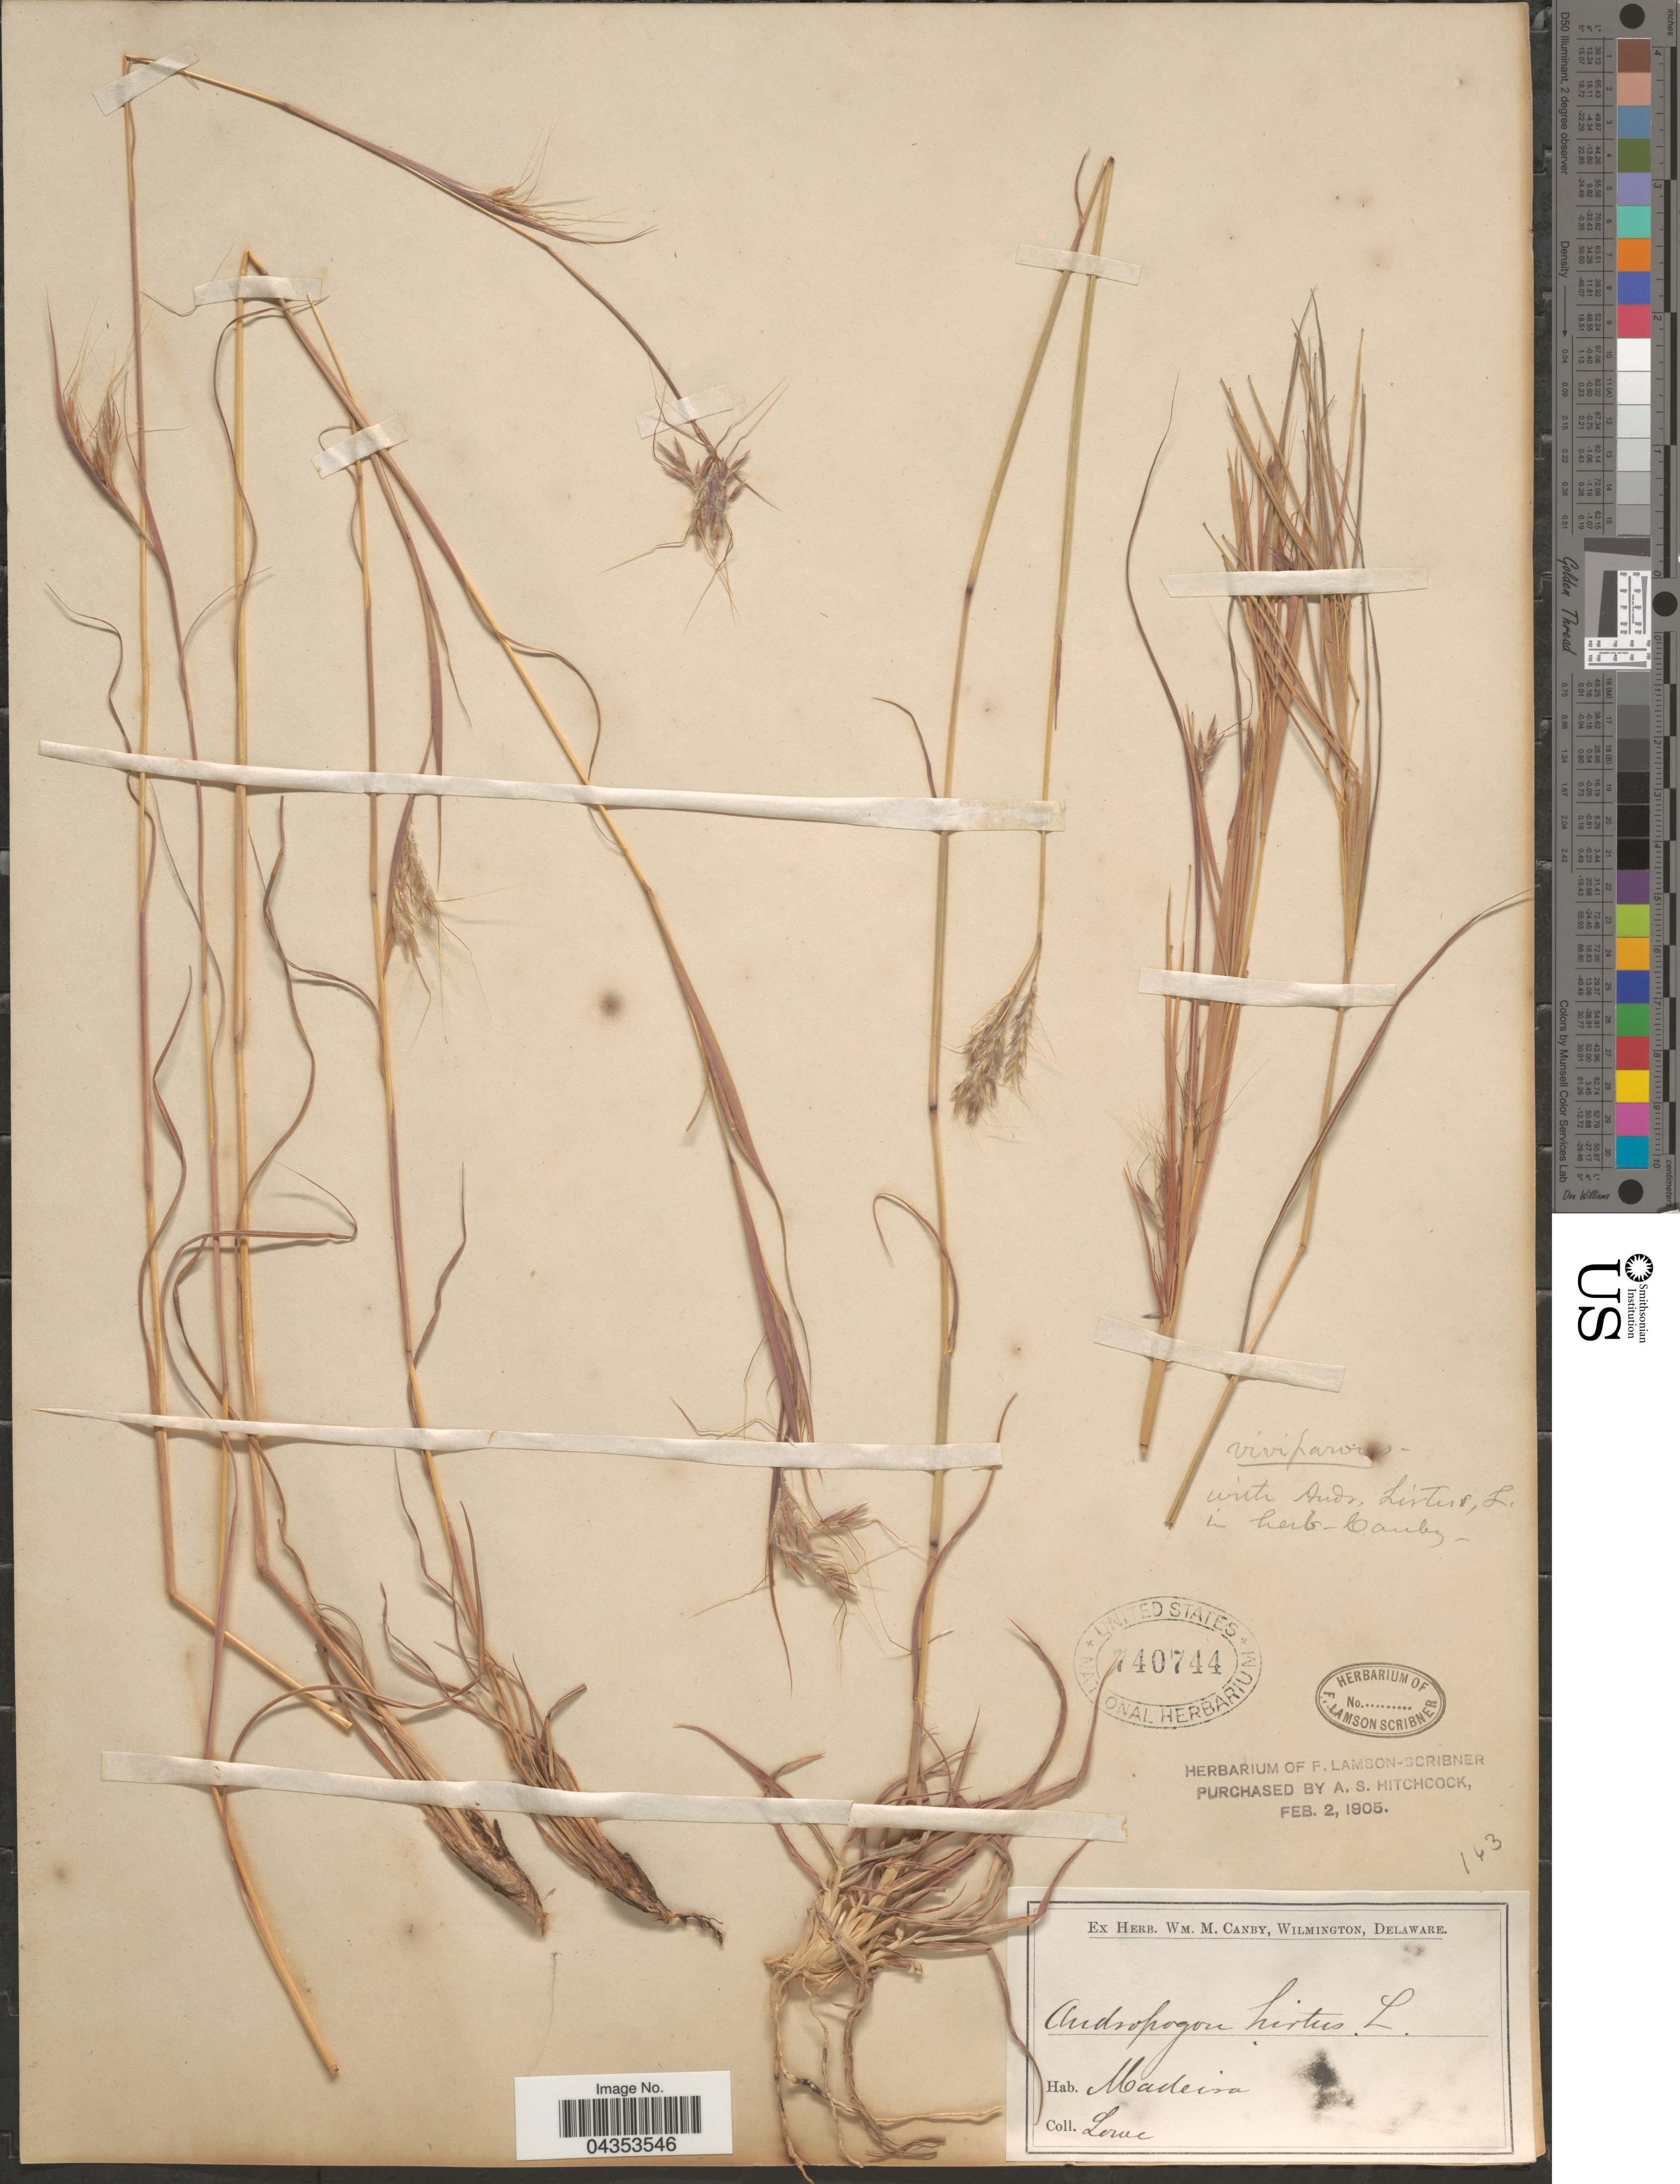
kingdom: Plantae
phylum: Tracheophyta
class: Liliopsida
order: Poales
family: Poaceae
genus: Hyparrhenia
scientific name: Hyparrhenia hirta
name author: (L.) Stapf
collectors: -- Lowe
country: Portugal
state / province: Madeira (Aut. Reg.)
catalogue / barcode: US 740744